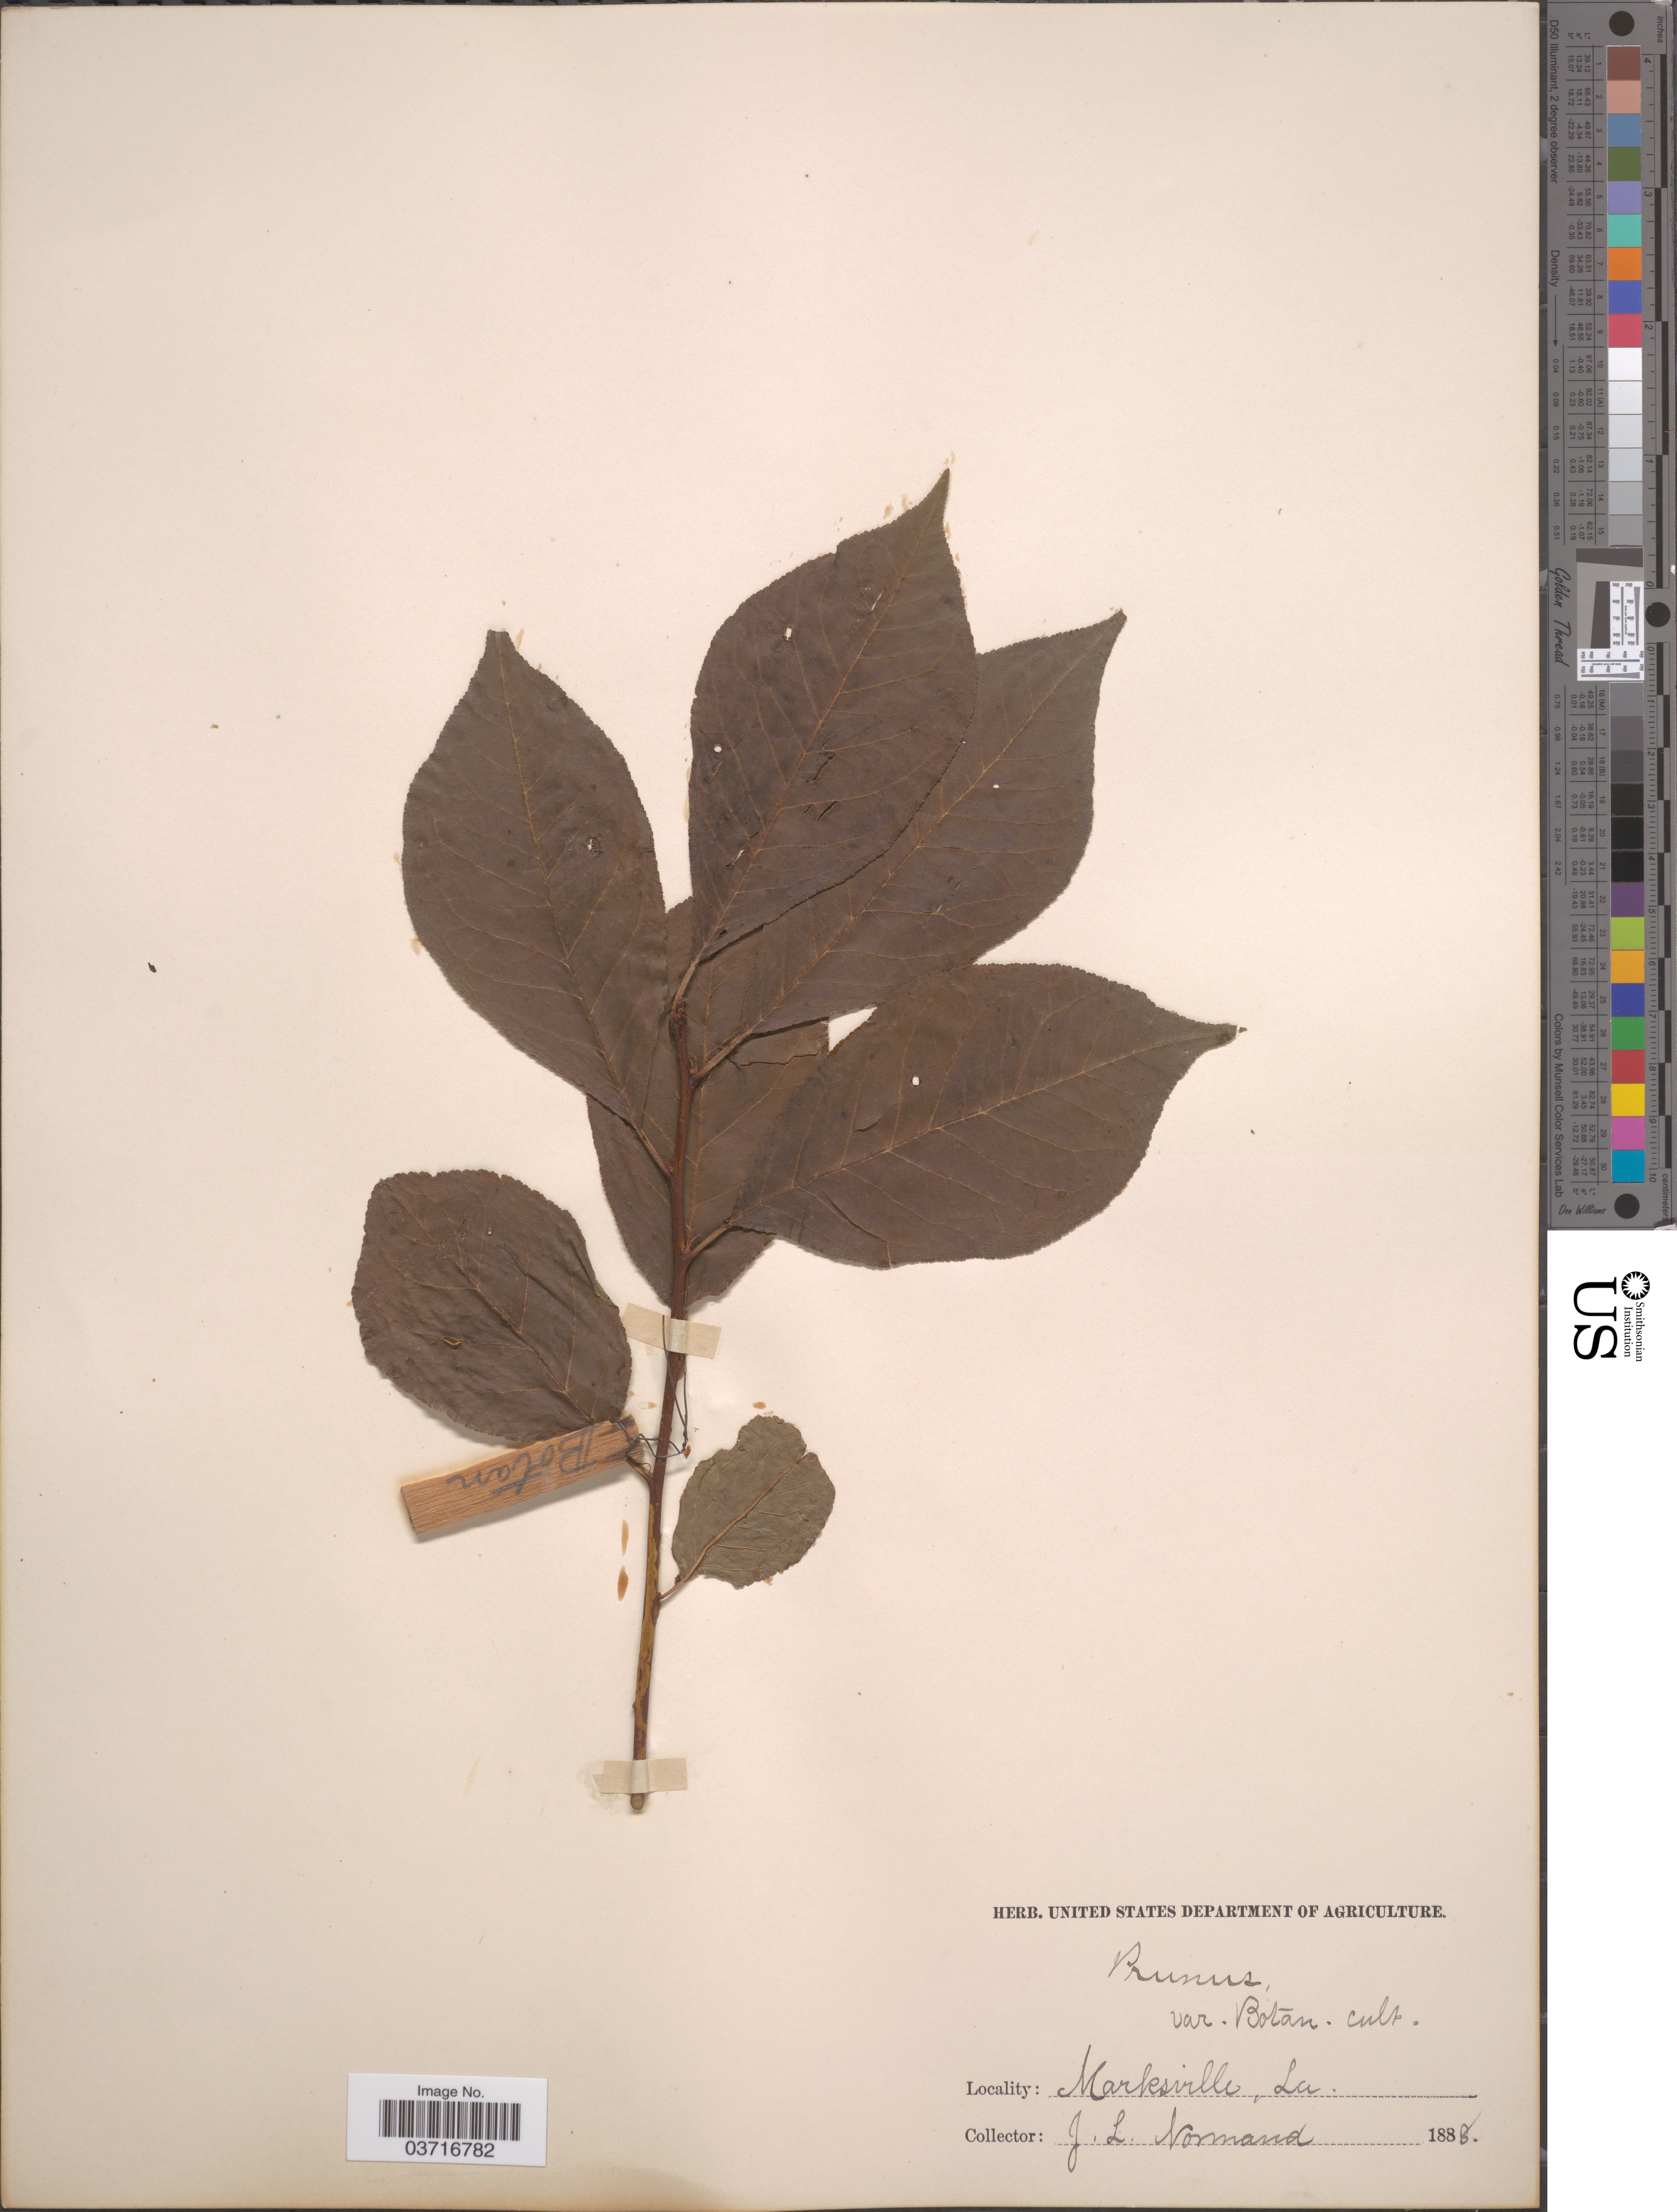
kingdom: Plantae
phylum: Tracheophyta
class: Magnoliopsida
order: Rosales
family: Rosaceae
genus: Prunus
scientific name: Prunus triflora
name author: Roxb.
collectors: J. Normand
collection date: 1888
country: United States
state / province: Louisiana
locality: Marksville.